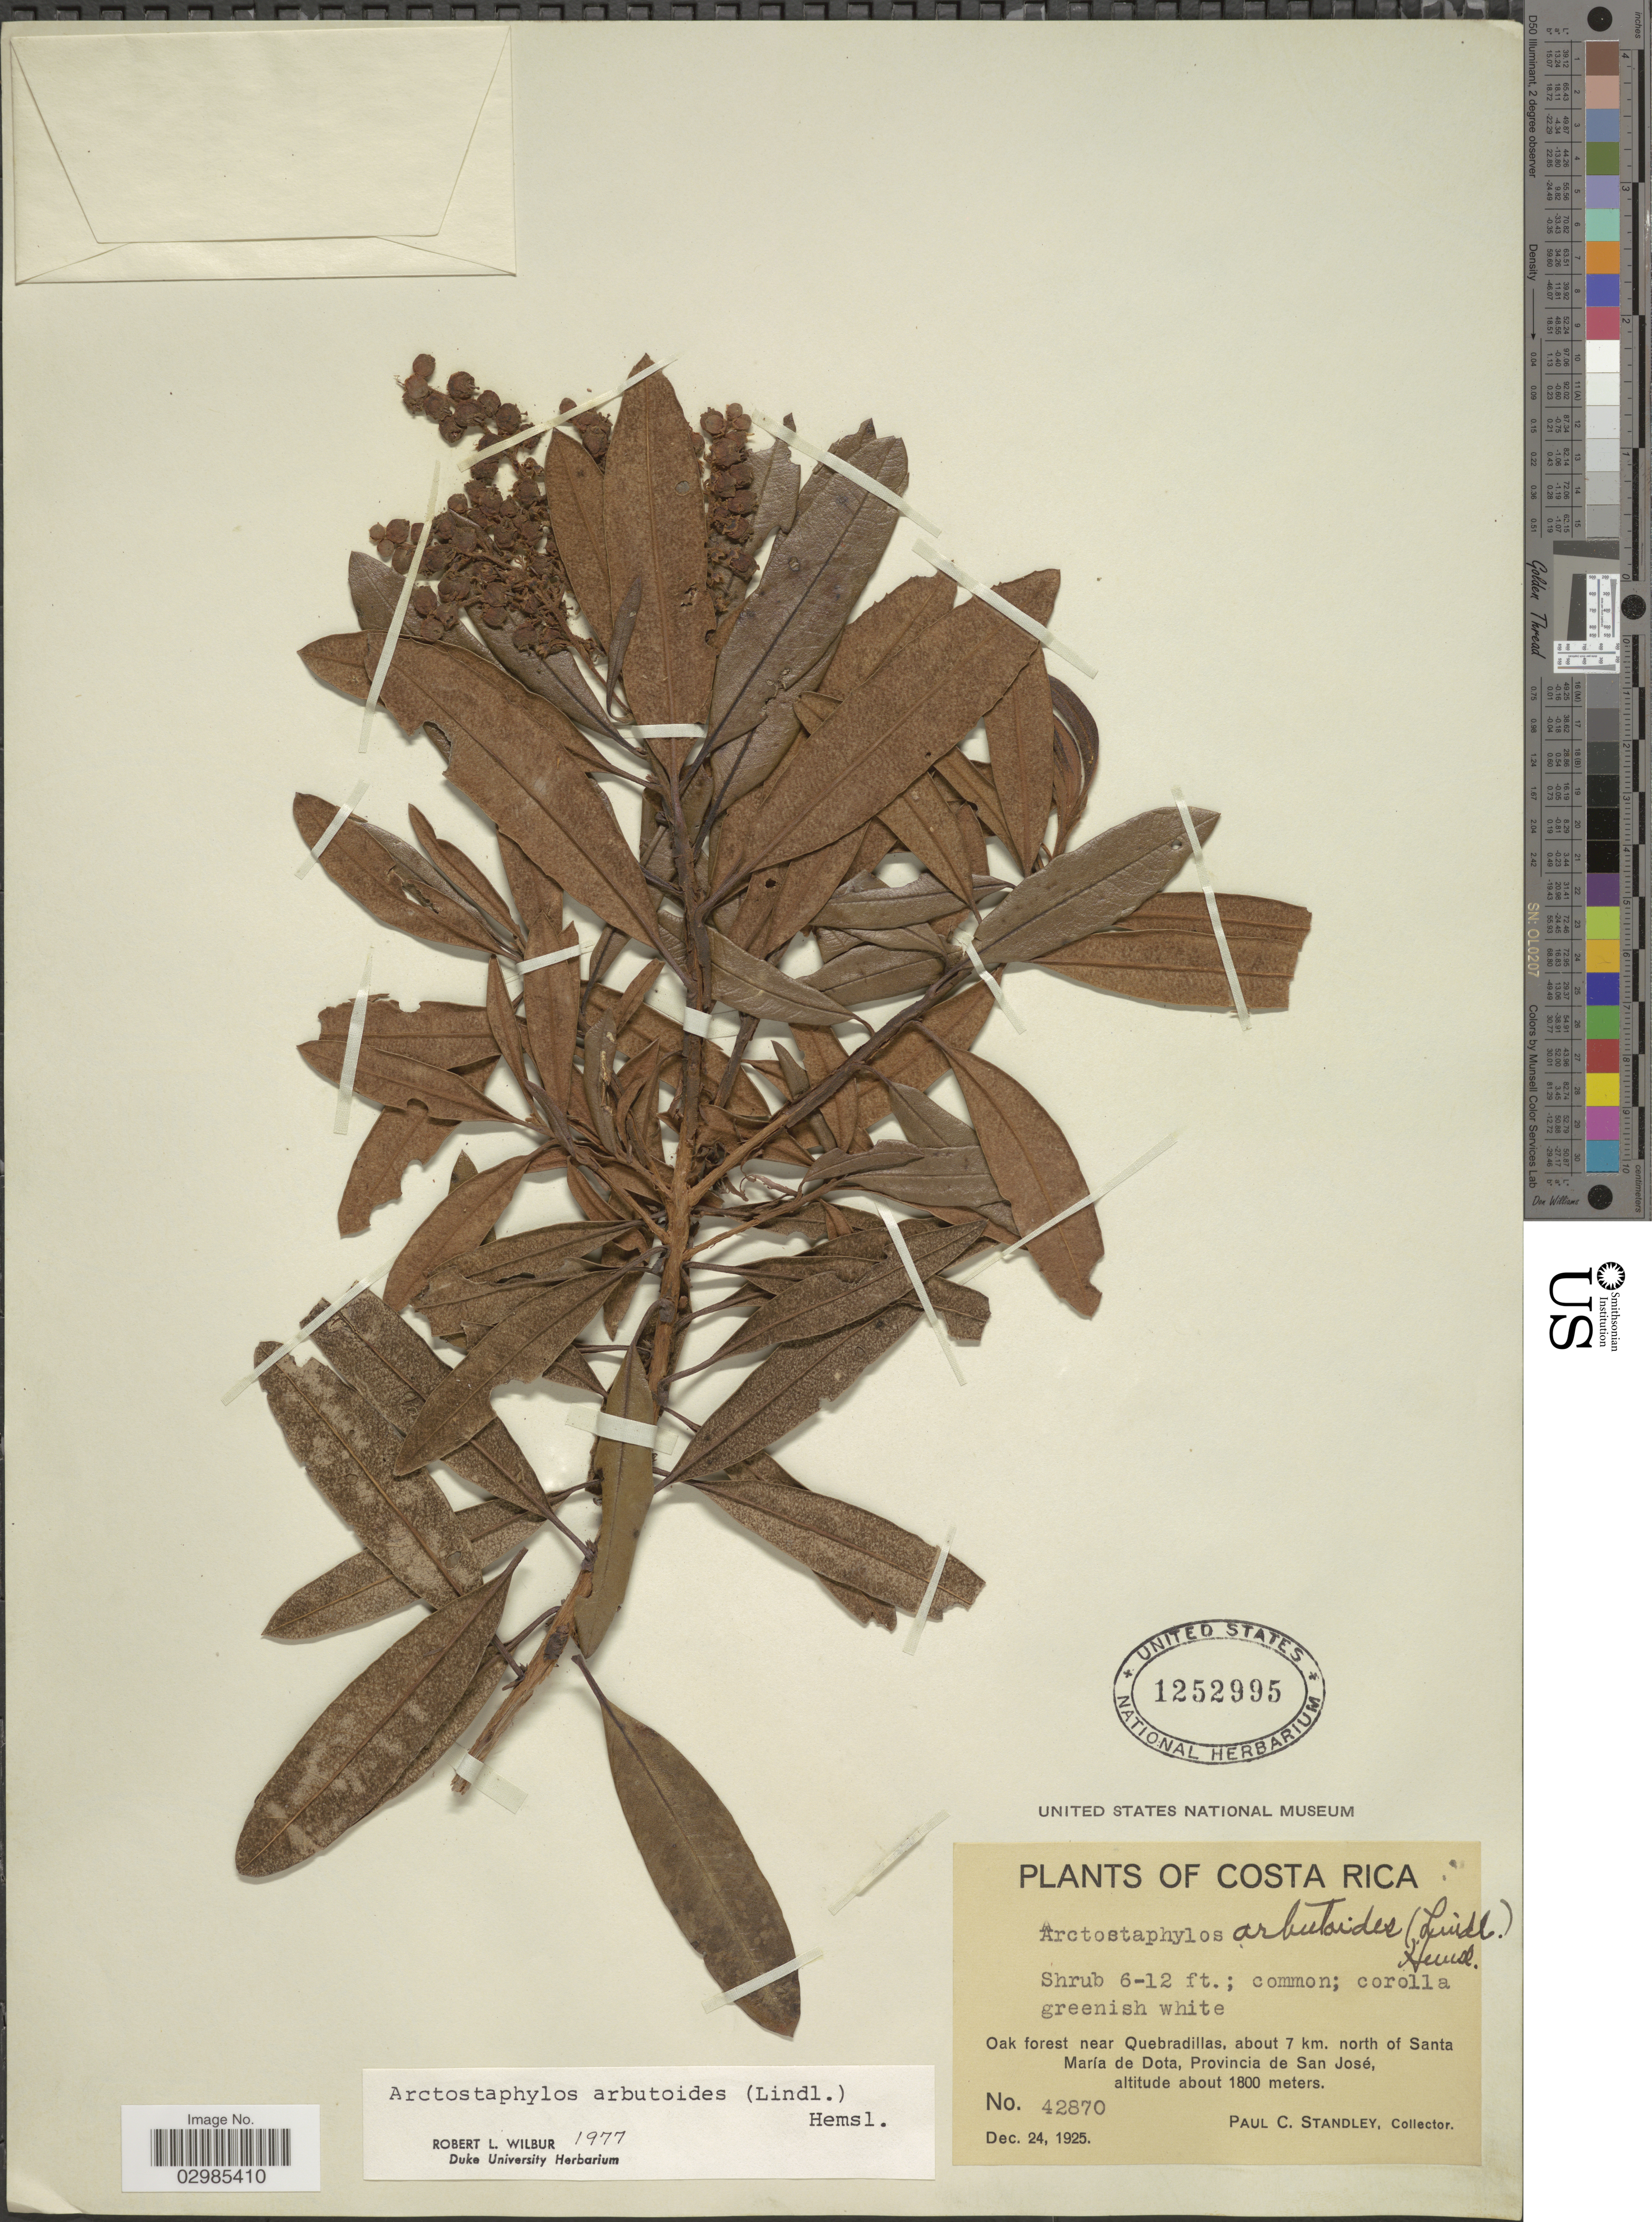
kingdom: Plantae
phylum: Tracheophyta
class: Magnoliopsida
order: Ericales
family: Ericaceae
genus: Arctostaphylos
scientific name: Arctostaphylos arbutoides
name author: (Lindl.) Hemsl.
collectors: P. C. Standley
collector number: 42870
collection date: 1925-12-24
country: Costa Rica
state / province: San José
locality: Oak forest near Quebradillas, about 7 km. north of Santa Maria de Dota.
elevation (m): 1800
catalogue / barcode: US 1252995